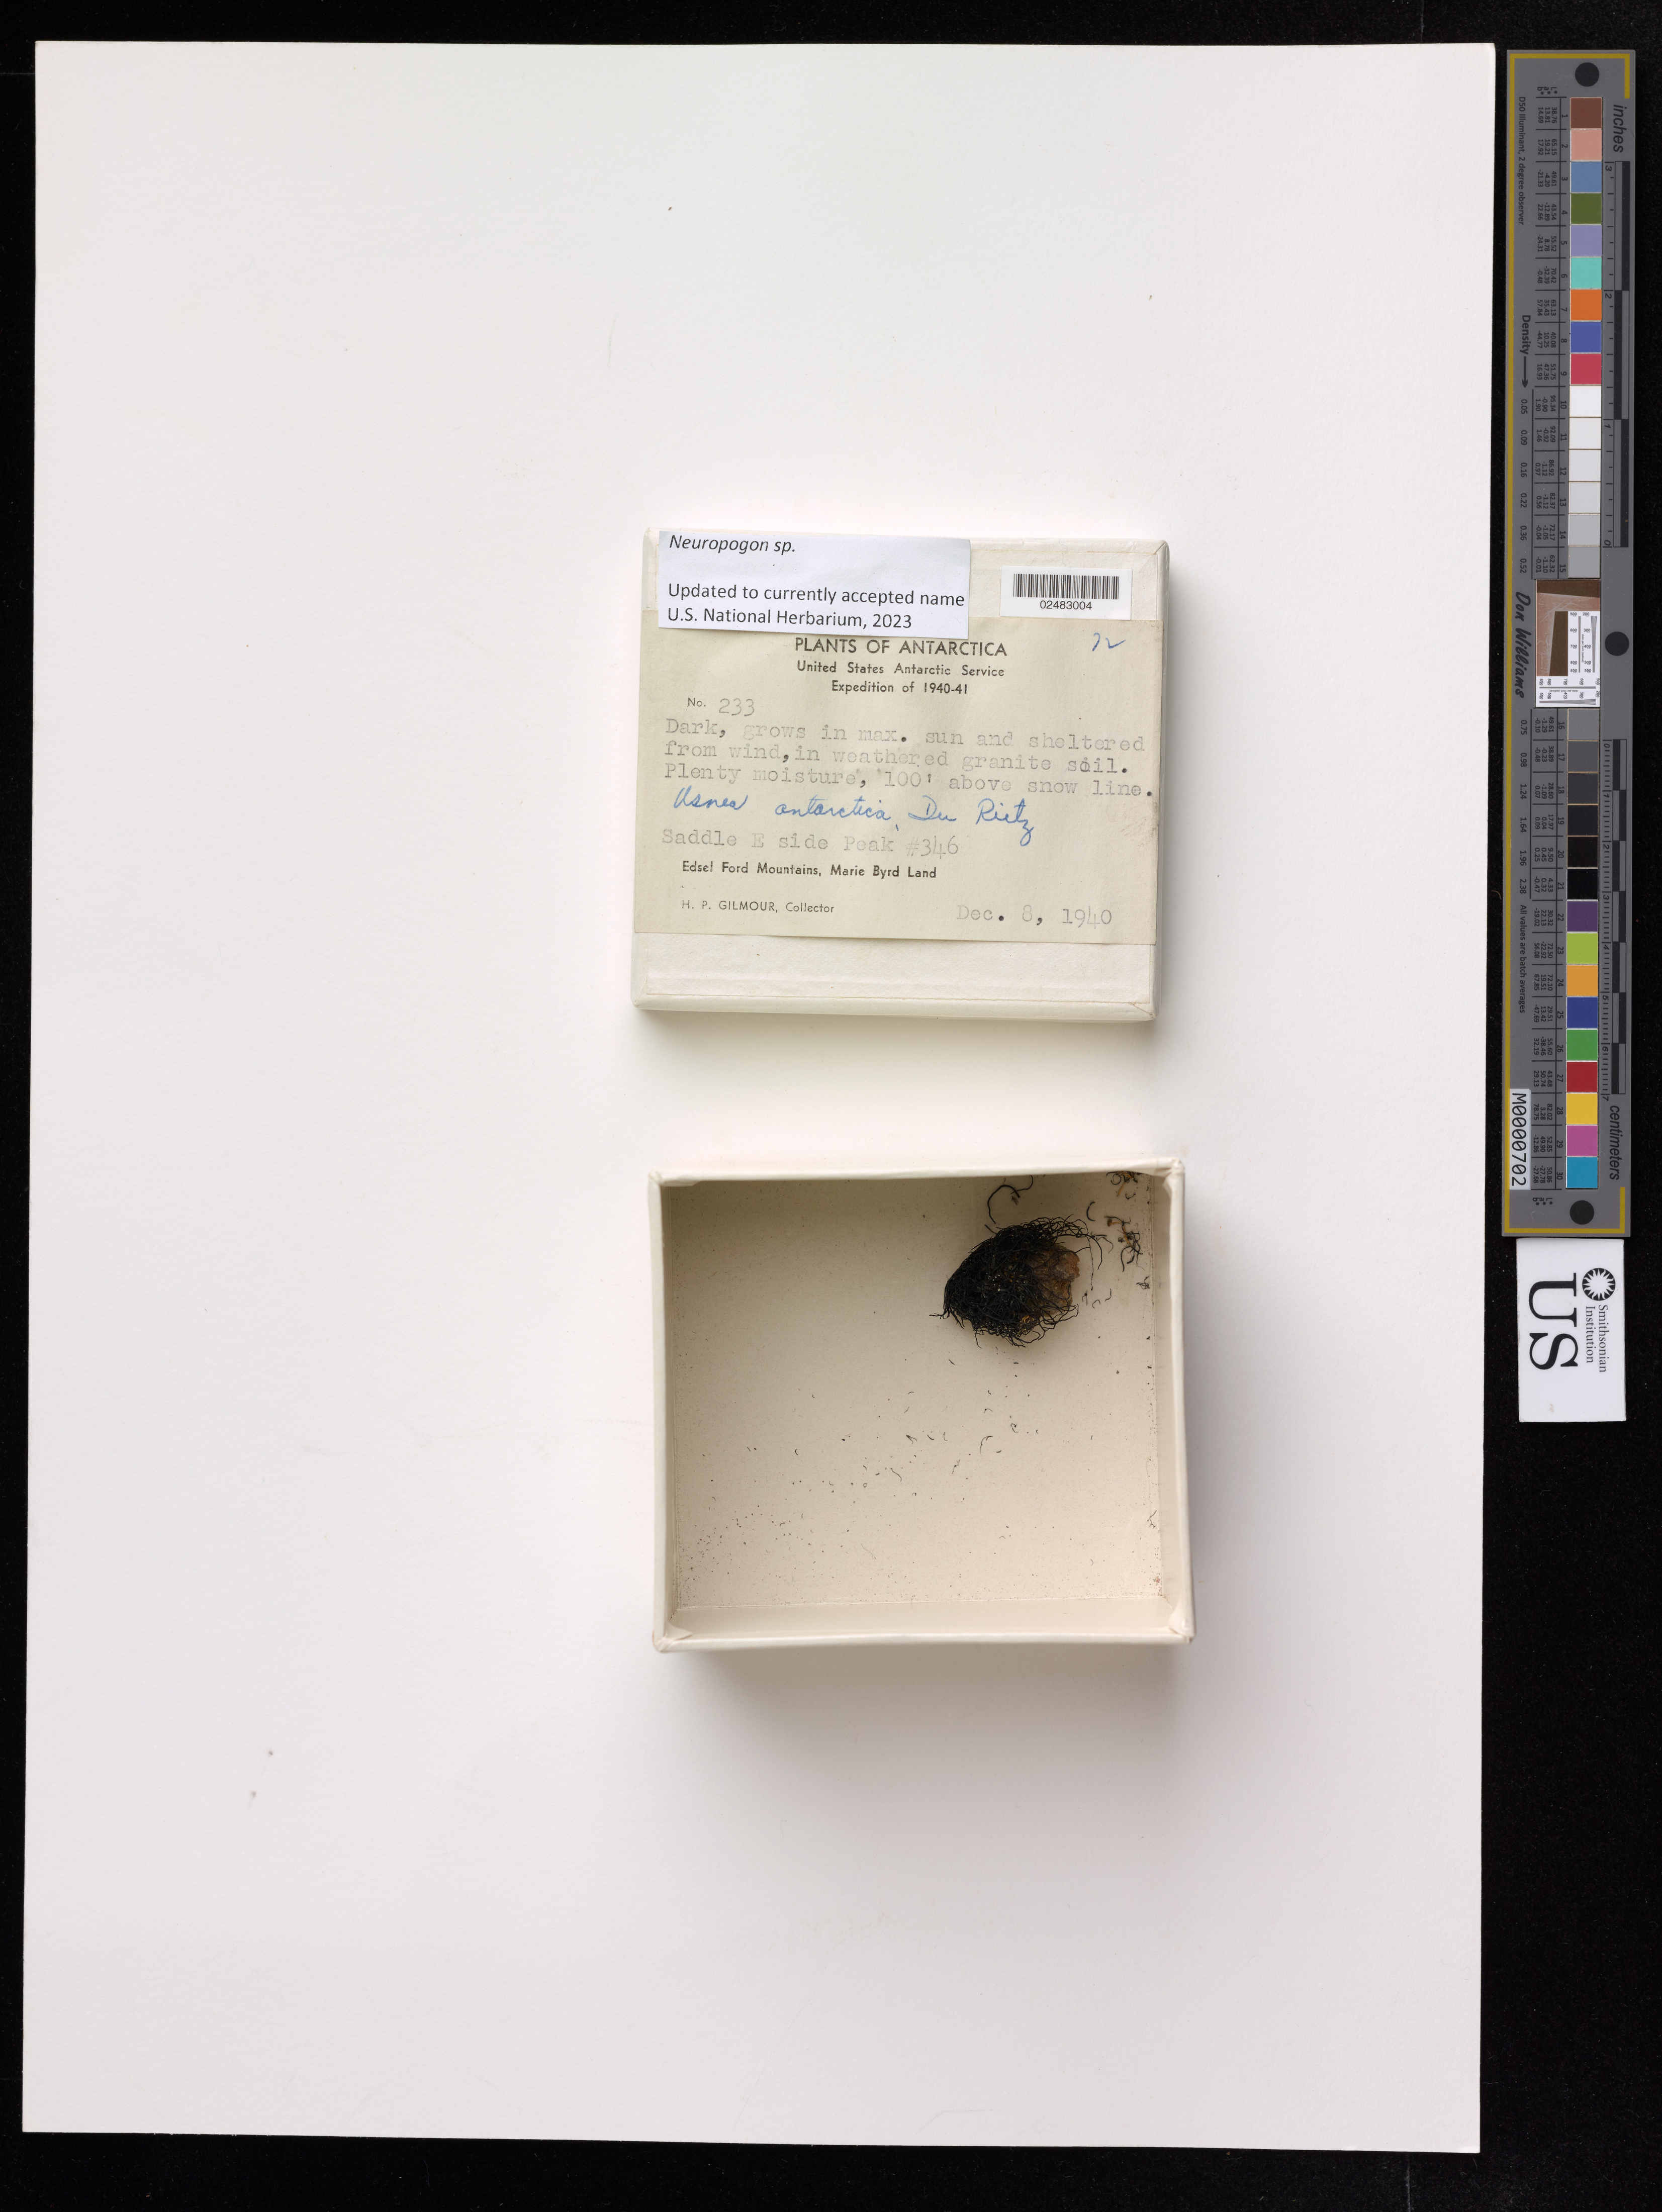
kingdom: Fungi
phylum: Ascomycota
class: Lecanoromycetes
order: Lecanorales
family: Parmeliaceae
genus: Neuropogon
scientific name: Neuropogon sp.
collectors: H. Gilmour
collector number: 233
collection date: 1940-12-08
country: Antarctica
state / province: Marie Byrd Land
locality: Saddle E side Peak 346, Edsel Ford Mts.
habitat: Dark, grows in max sunand shelteredfrom wind, in weathered granite soil. Plenty moisture, 100' above snow line.